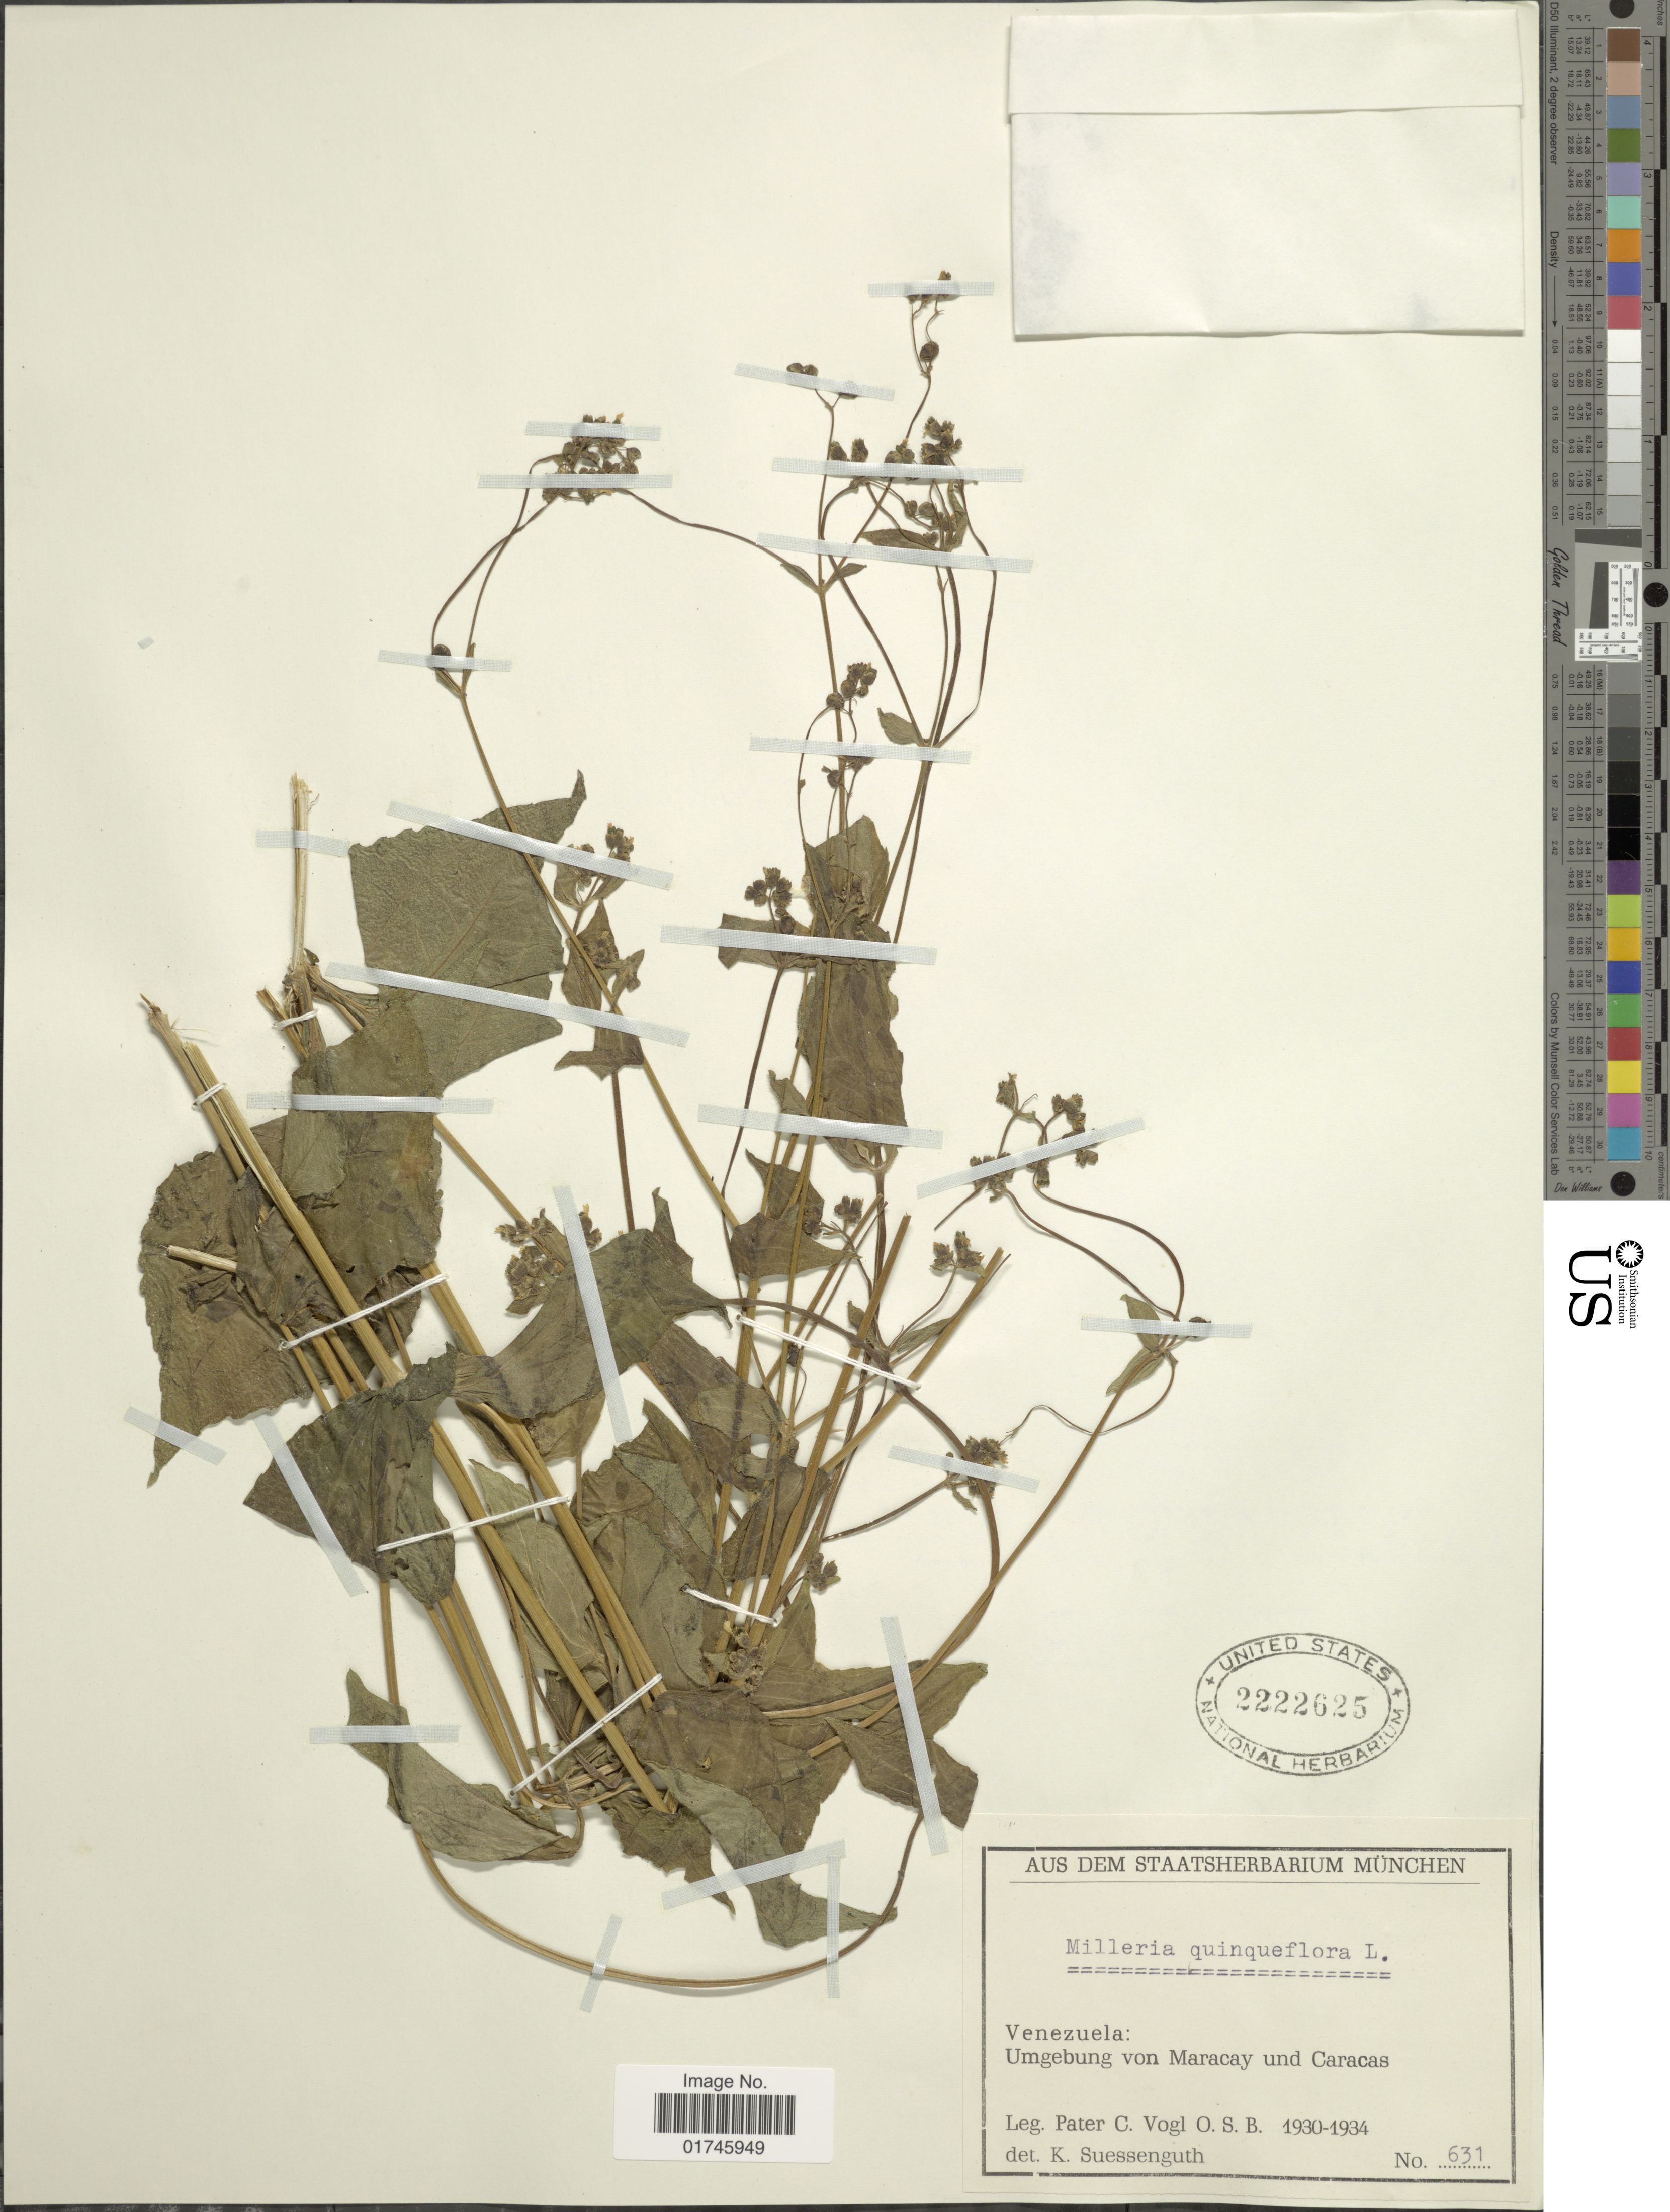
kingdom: Plantae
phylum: Tracheophyta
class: Magnoliopsida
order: Asterales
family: Asteraceae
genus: Milleria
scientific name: Milleria quinqueflora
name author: L.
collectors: P. C. Vogel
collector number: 631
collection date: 1930/1934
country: Venezuela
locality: Umbegbung von Maracay und Caracas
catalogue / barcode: US 2222625